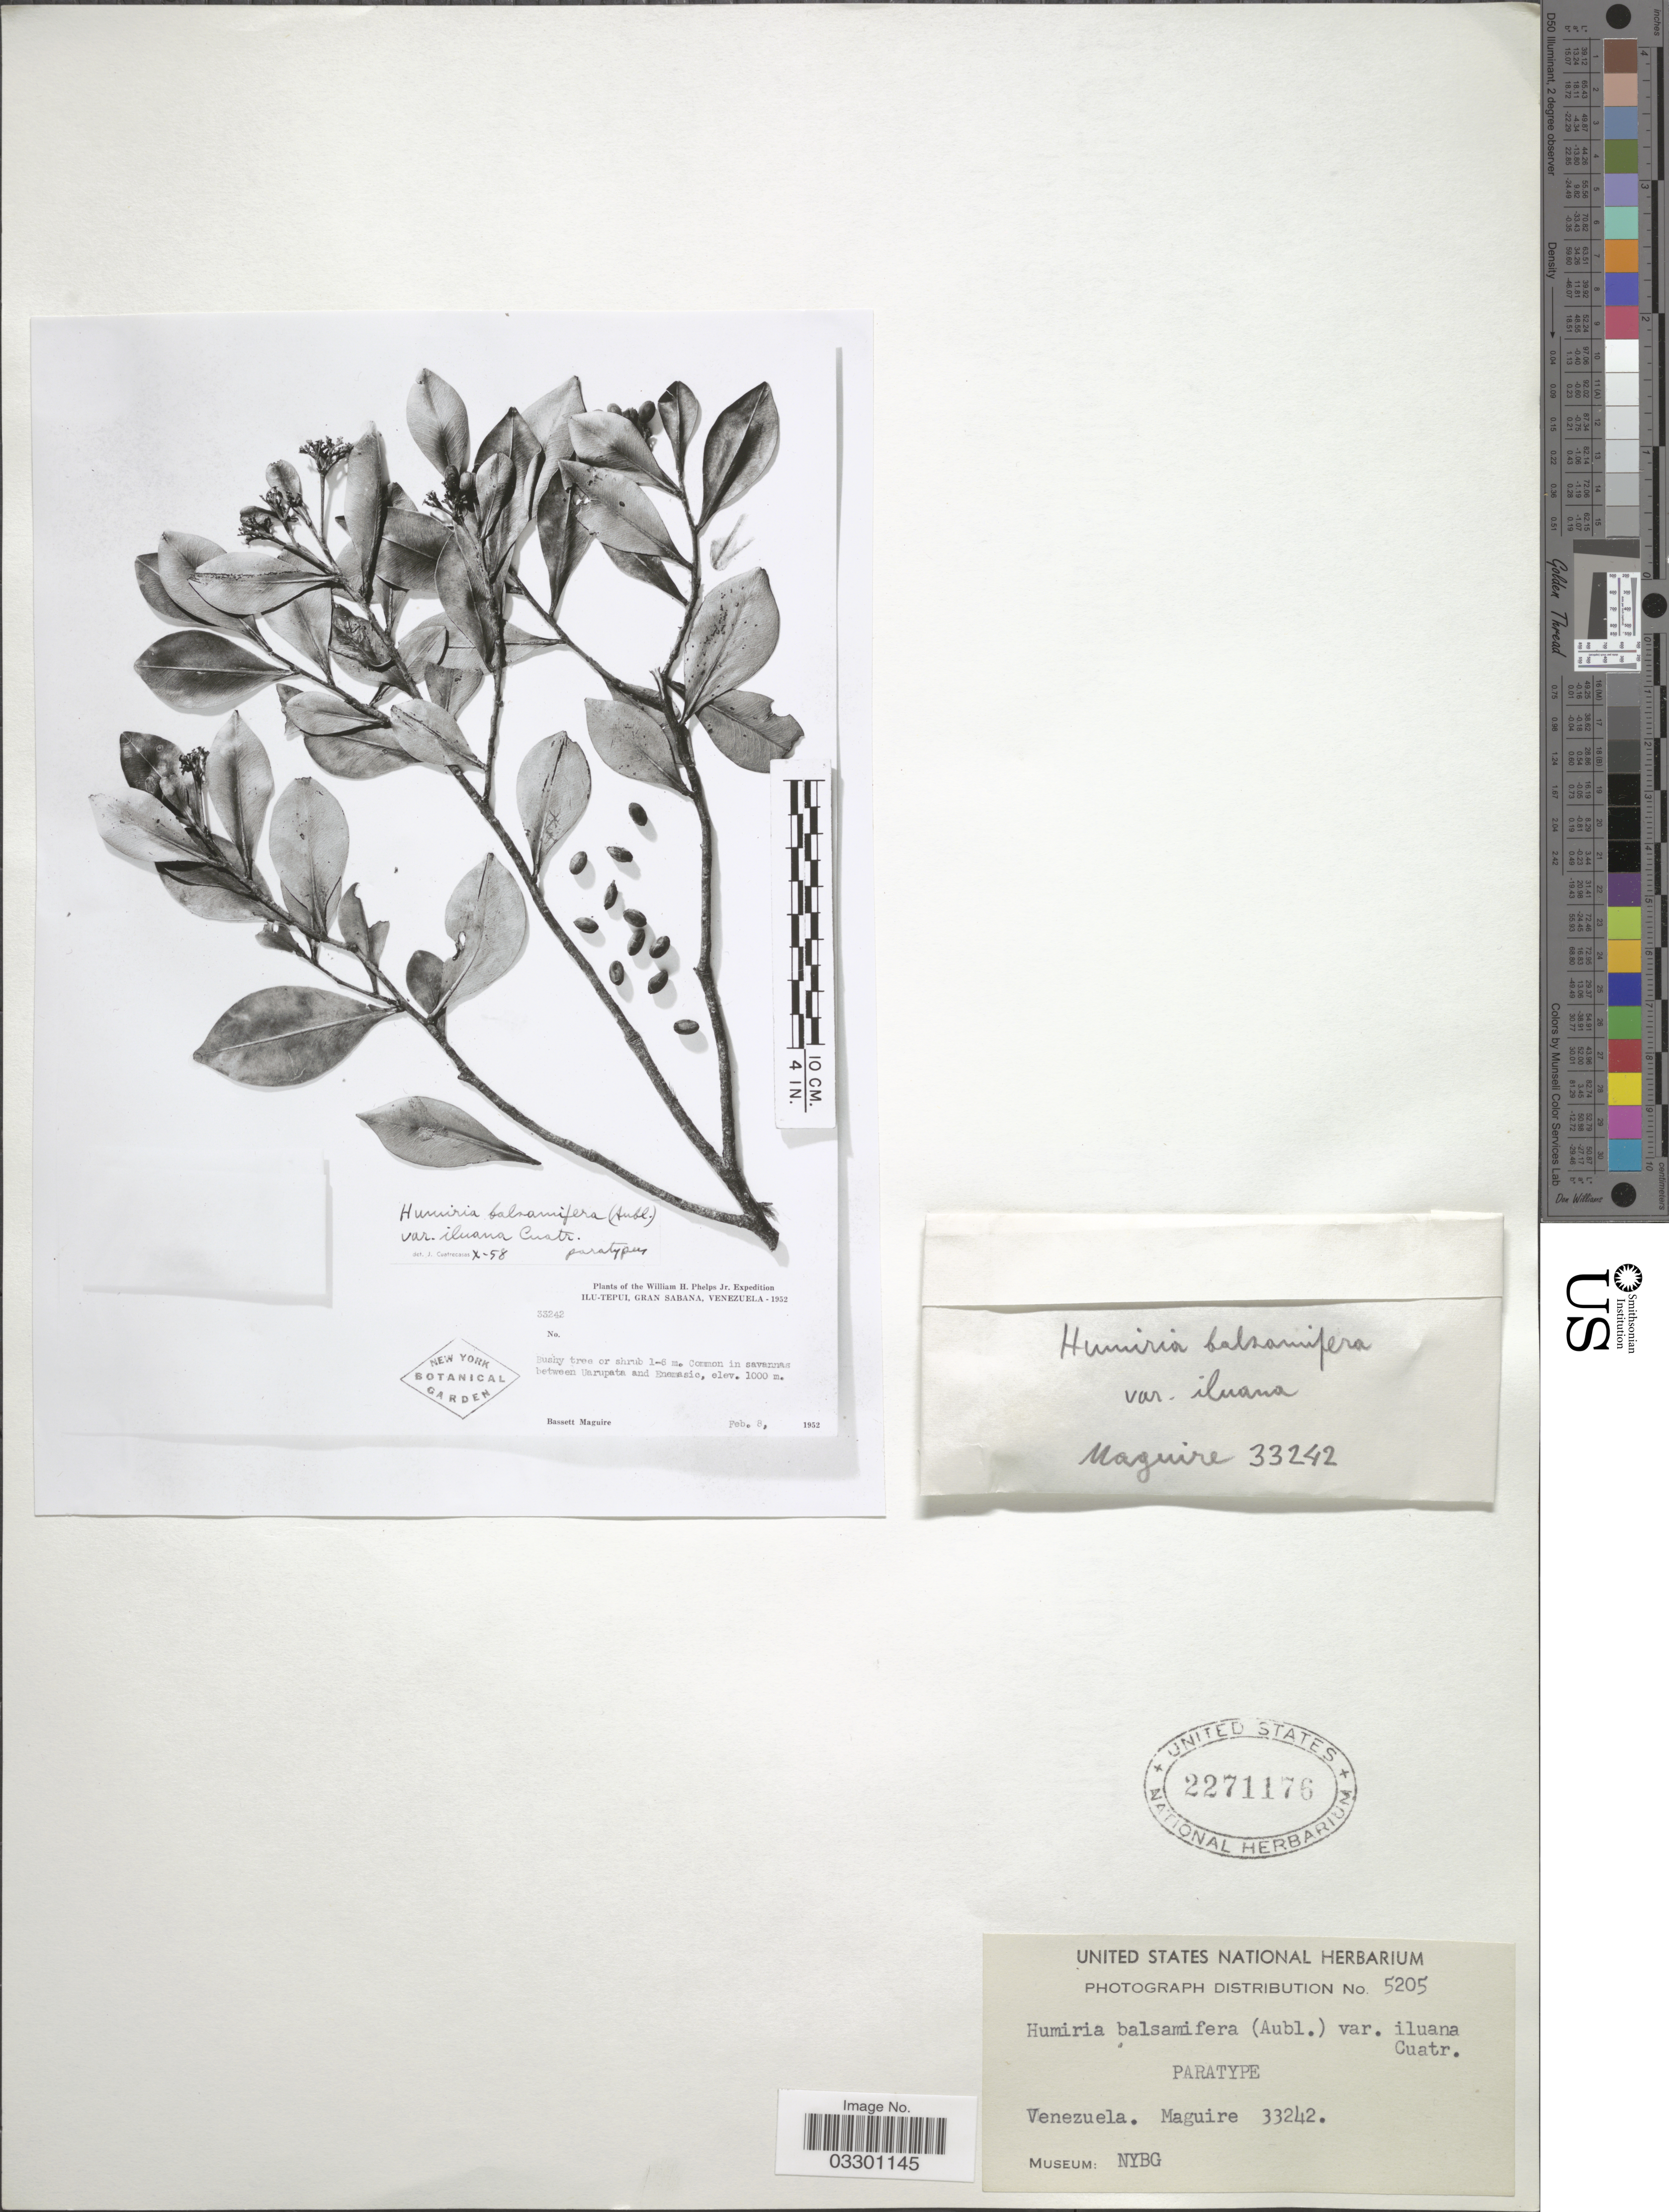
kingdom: Plantae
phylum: Tracheophyta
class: Magnoliopsida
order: Malpighiales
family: Humiriaceae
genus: Humiria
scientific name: Humiria balsamifera var. iluana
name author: Cuatrec.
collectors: B. Maguire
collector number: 33242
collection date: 1952-02-08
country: Venezuela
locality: Ilu-Tepui, Gran Sabana. Between Uarupata and Enemasic.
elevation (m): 1000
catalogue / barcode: US 2271176